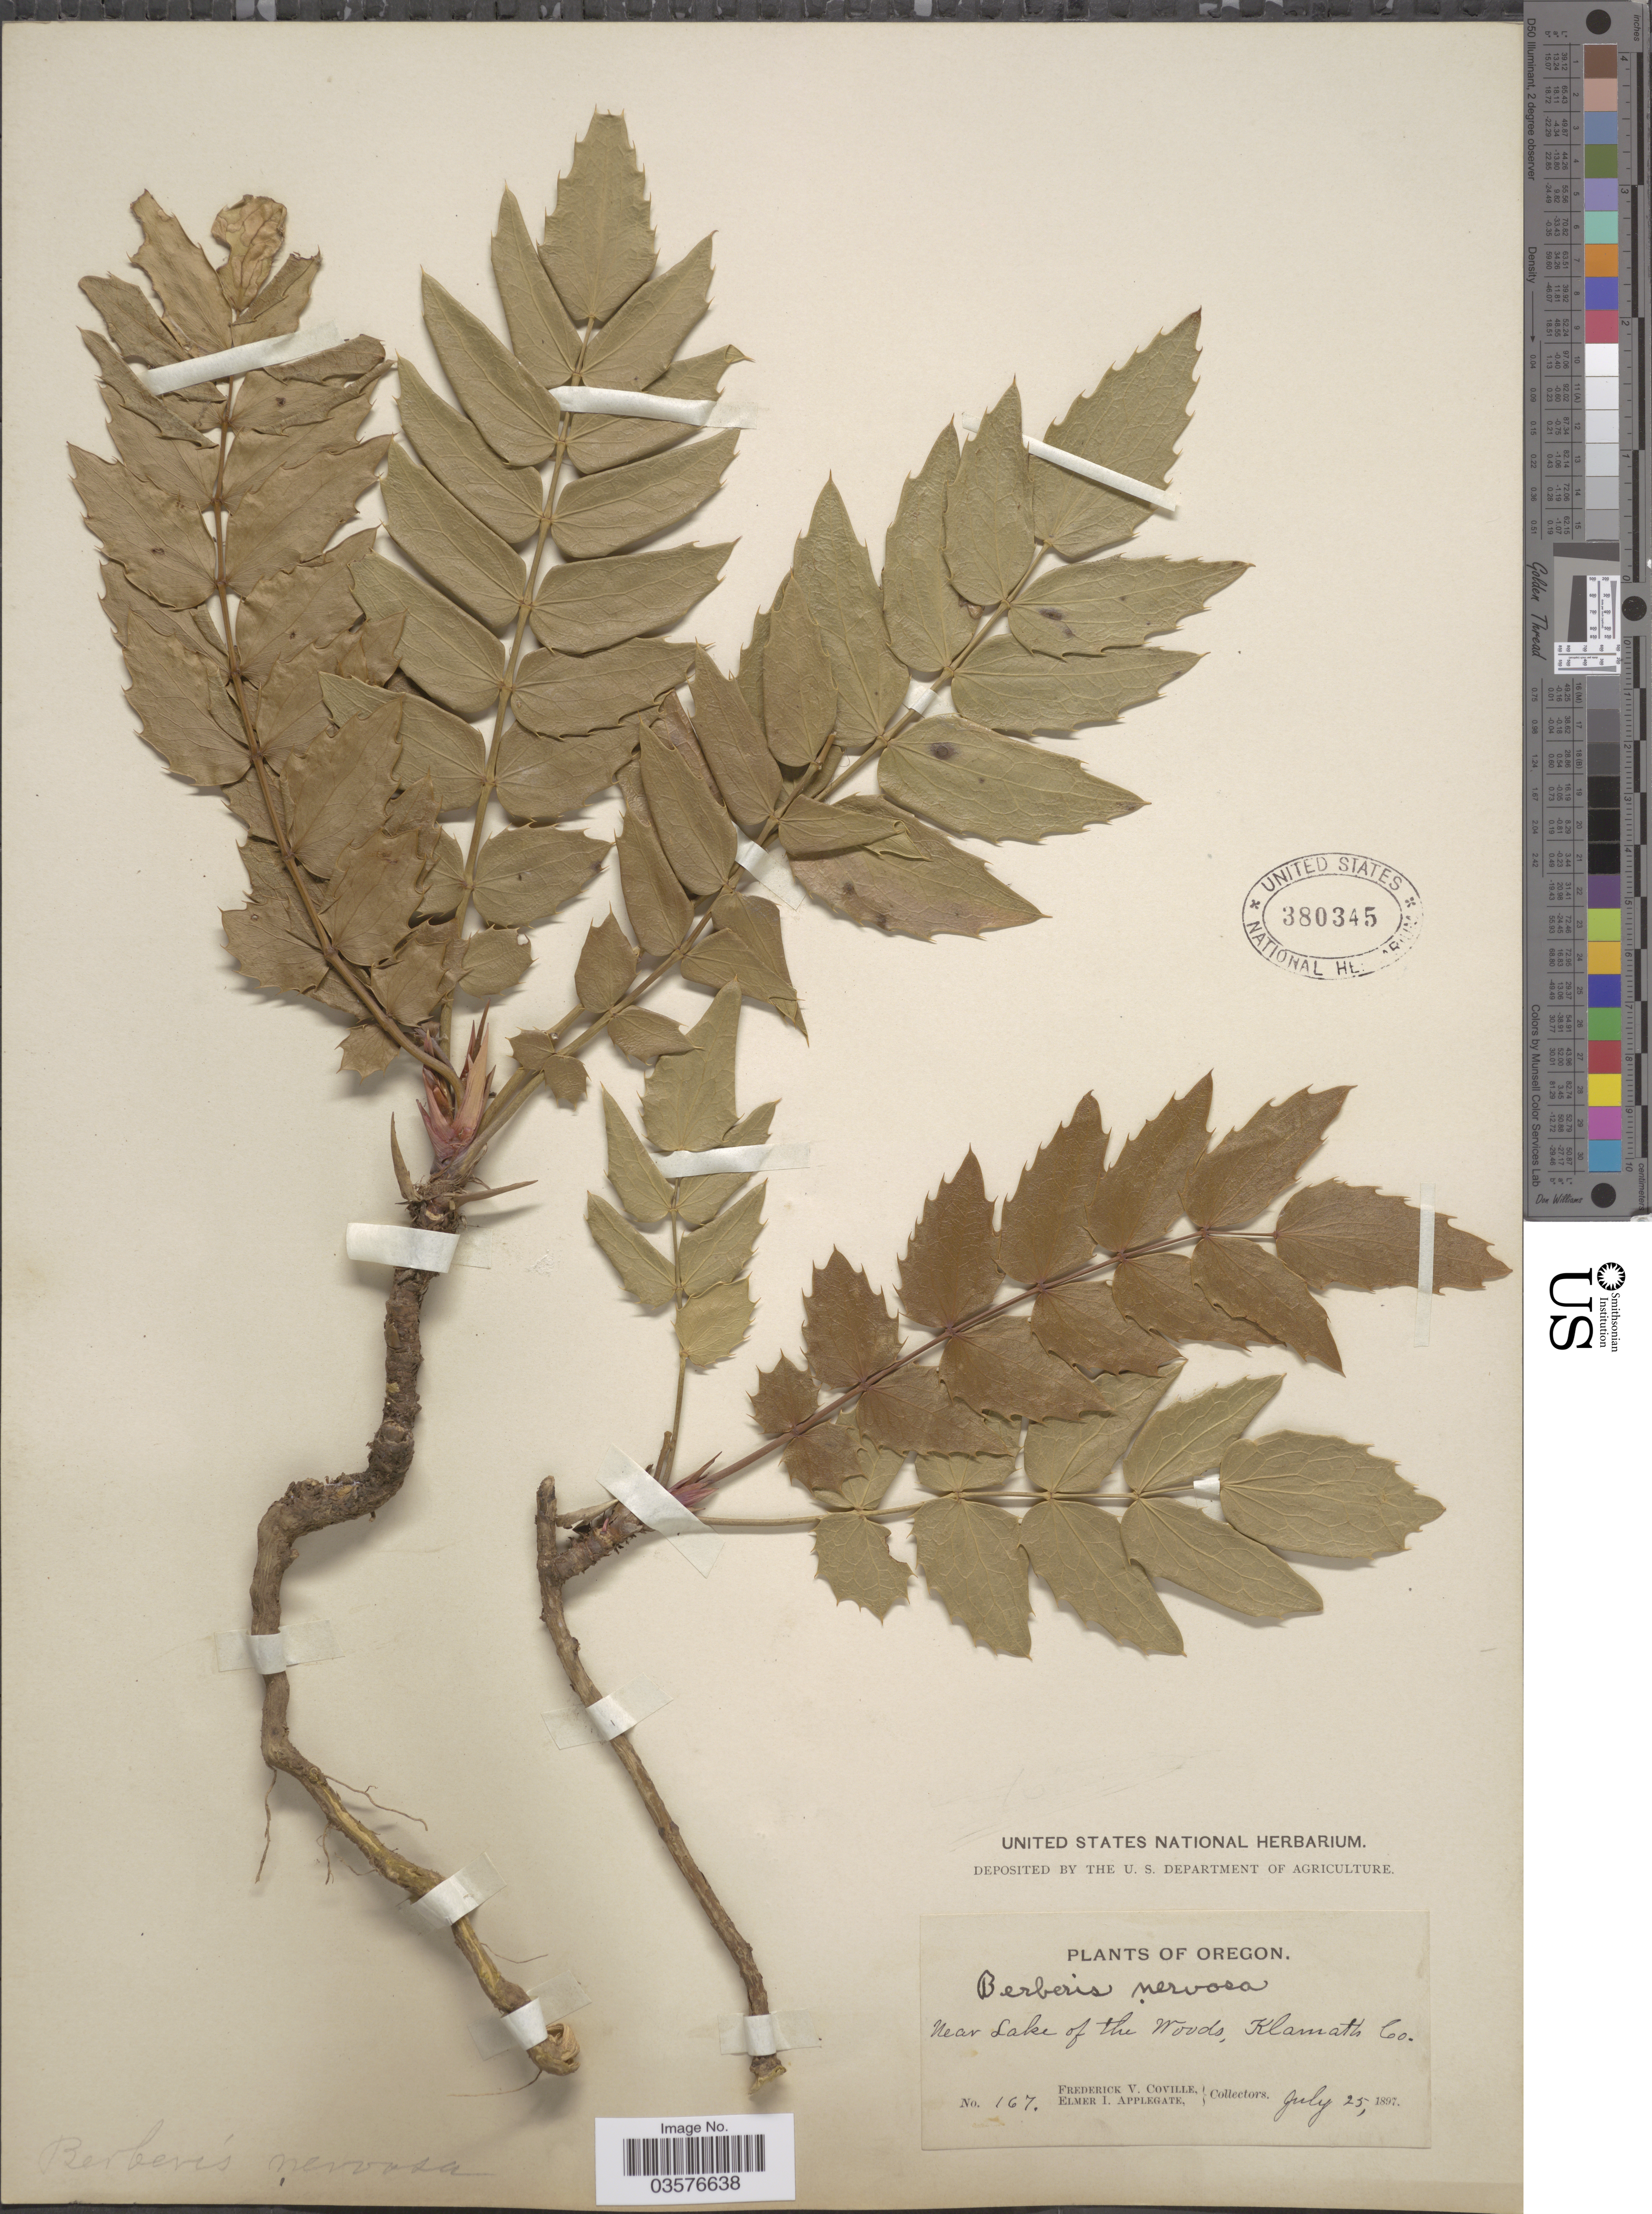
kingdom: Plantae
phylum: Tracheophyta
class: Magnoliopsida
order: Ranunculales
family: Berberidaceae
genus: Mahonia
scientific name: Mahonia nervosa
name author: (Pursh) Nutt.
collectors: F. V. Coville & E. I. Applegate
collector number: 167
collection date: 1897-07-25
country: United States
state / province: Oregon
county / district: Klamath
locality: Near Lake of The Woods, Klamath Co.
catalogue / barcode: US 380345